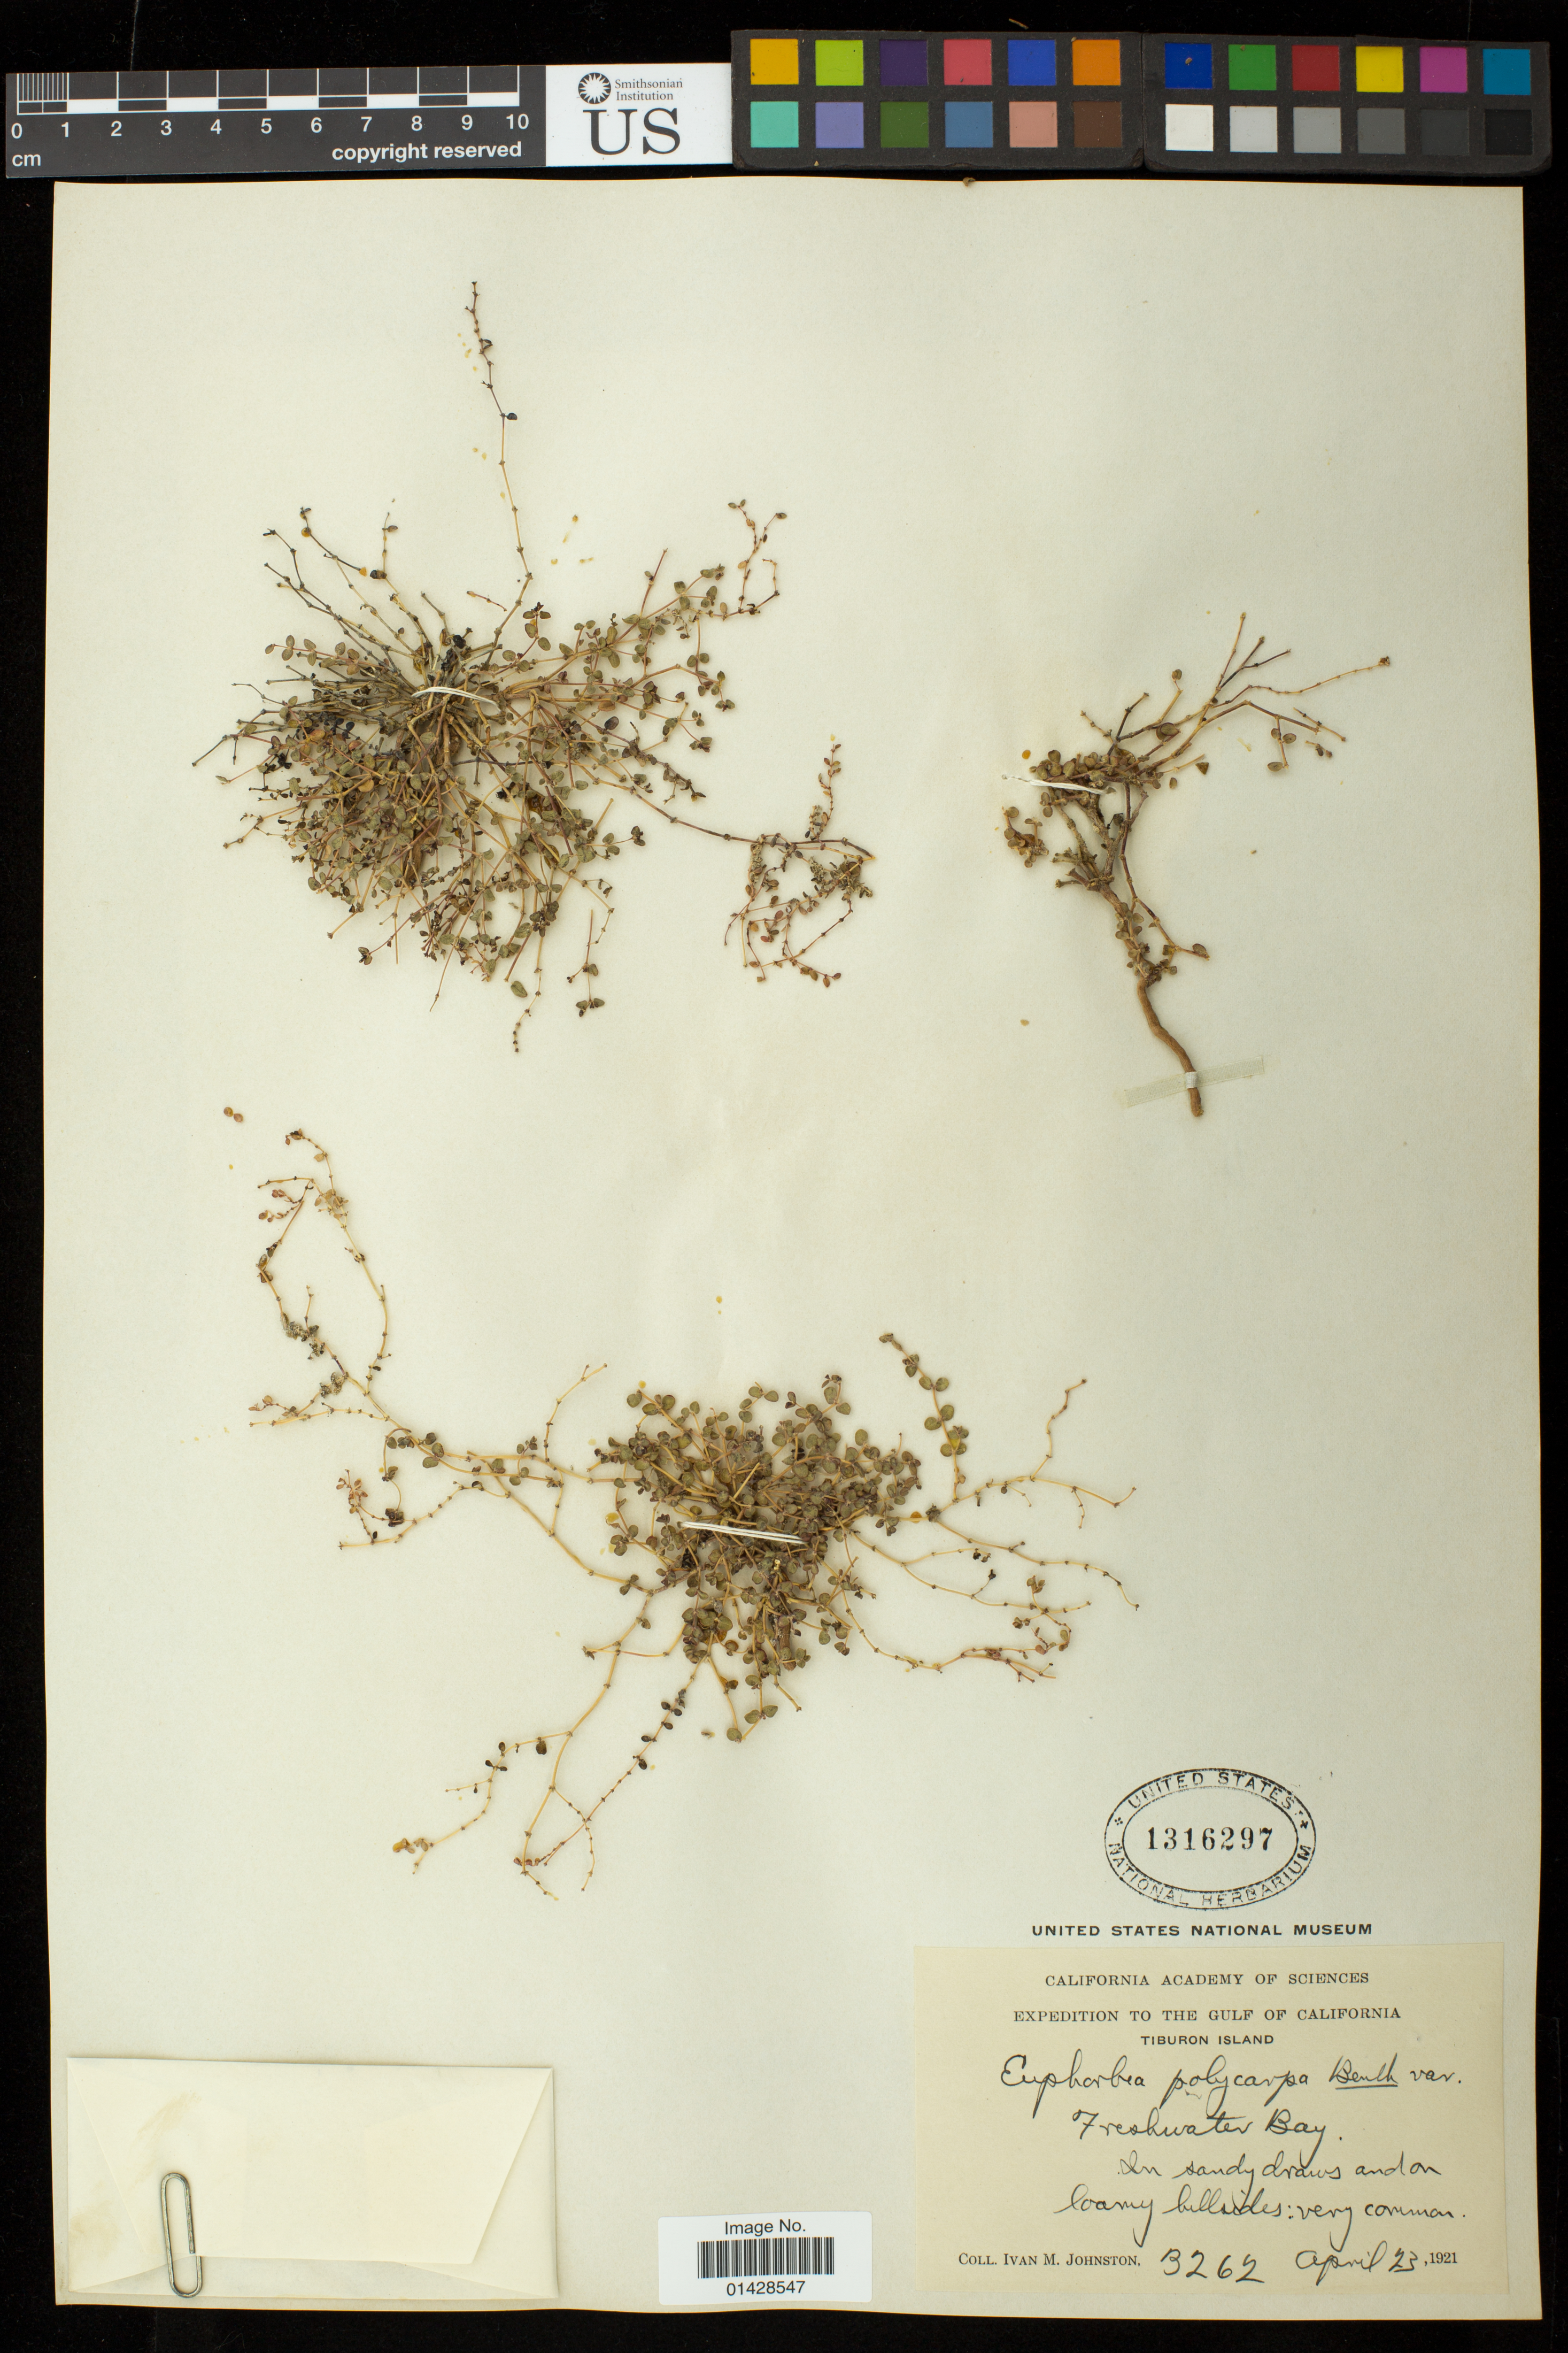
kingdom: Plantae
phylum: Tracheophyta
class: Magnoliopsida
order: Malpighiales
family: Euphorbiaceae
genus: Euphorbia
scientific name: Euphorbia polycarpa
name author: Benth.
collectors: I.M. Johnston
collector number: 3262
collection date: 1921-04-23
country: Mexico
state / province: Sonora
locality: Gulf of California; Tiburon Island, Freshwater Bay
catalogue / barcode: US 1316297